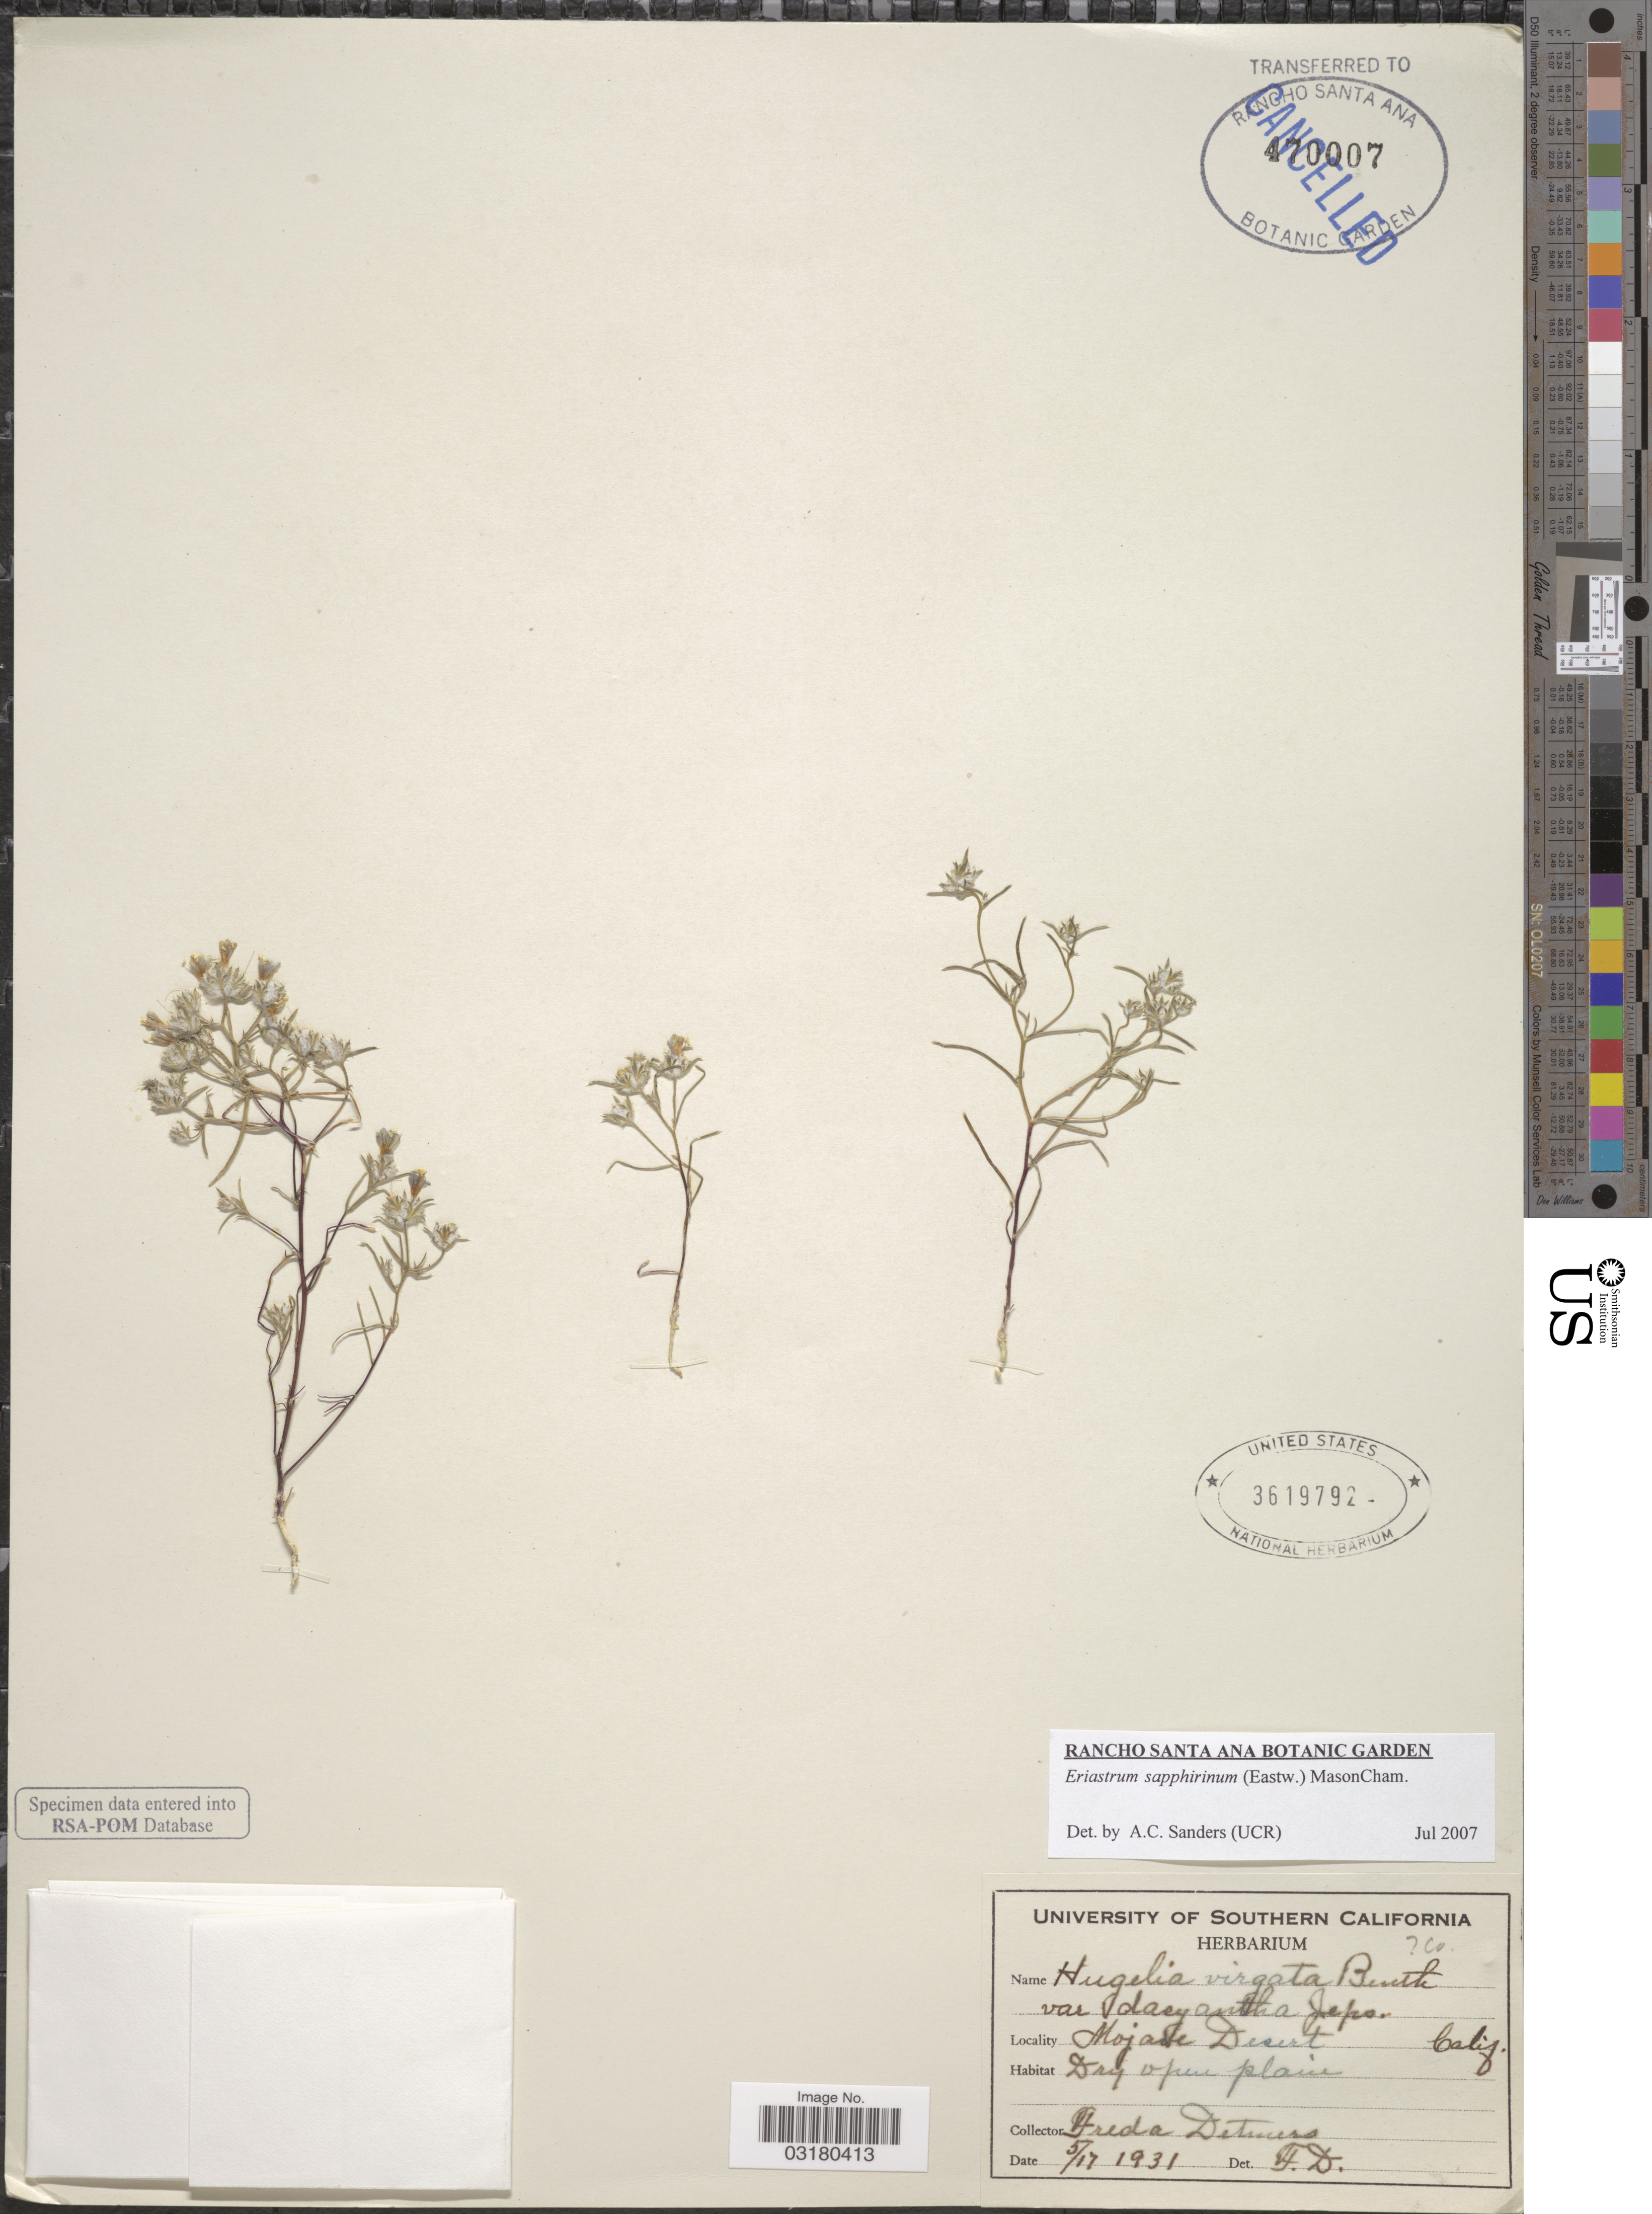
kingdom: Plantae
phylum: Tracheophyta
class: Magnoliopsida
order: Ericales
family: Polemoniaceae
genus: Eriastrum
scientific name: Eriastrum sapphirinum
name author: (Eastw.) H. Mason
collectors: F. Detmers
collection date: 1931-05-17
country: United States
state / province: California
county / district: San Bernardino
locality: Mojave Desert.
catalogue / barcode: US 3619792